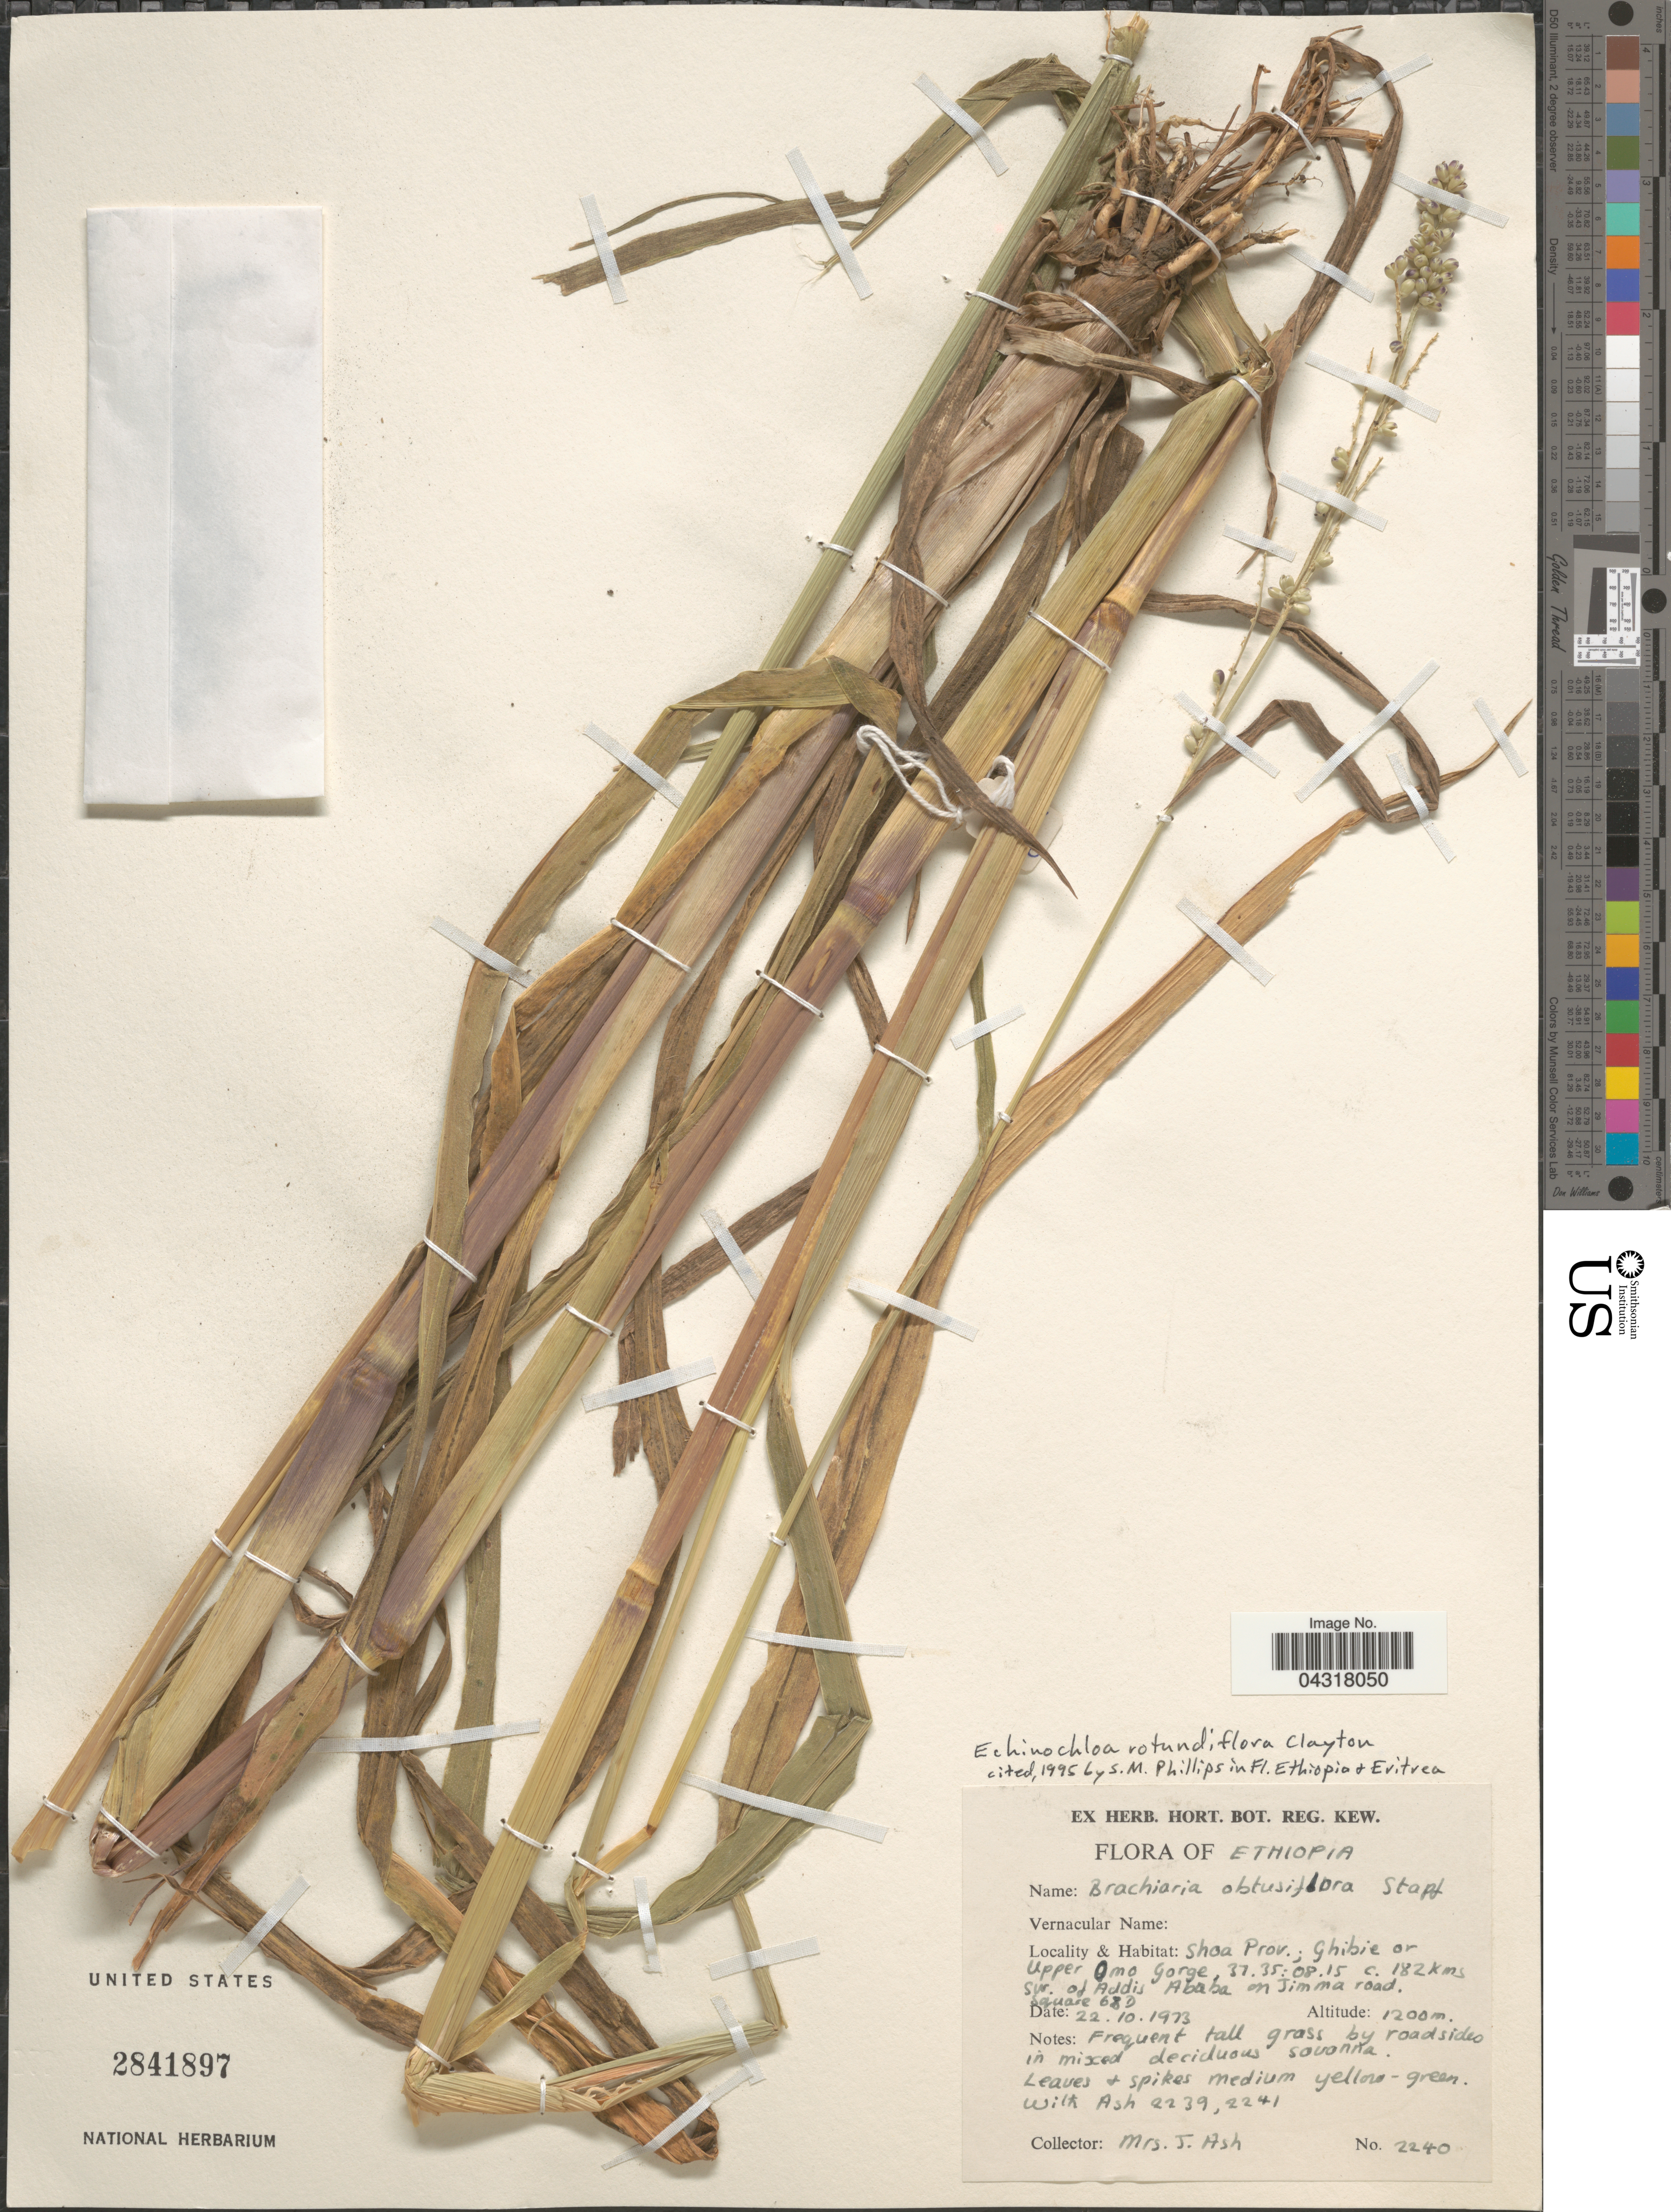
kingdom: Plantae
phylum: Tracheophyta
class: Liliopsida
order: Poales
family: Poaceae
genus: Echinochloa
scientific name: Echinochloa rotundiflora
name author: Clayton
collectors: J. Ash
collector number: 2240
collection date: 1973-10-22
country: Ethiopia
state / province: Addis Ababa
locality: Shoa Prov.; Ghibie or Upper Omo Gorge, c. 182 kms sw. of Addis Ababa on Jimma road. Square 68D.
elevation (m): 1200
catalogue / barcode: US 2841897